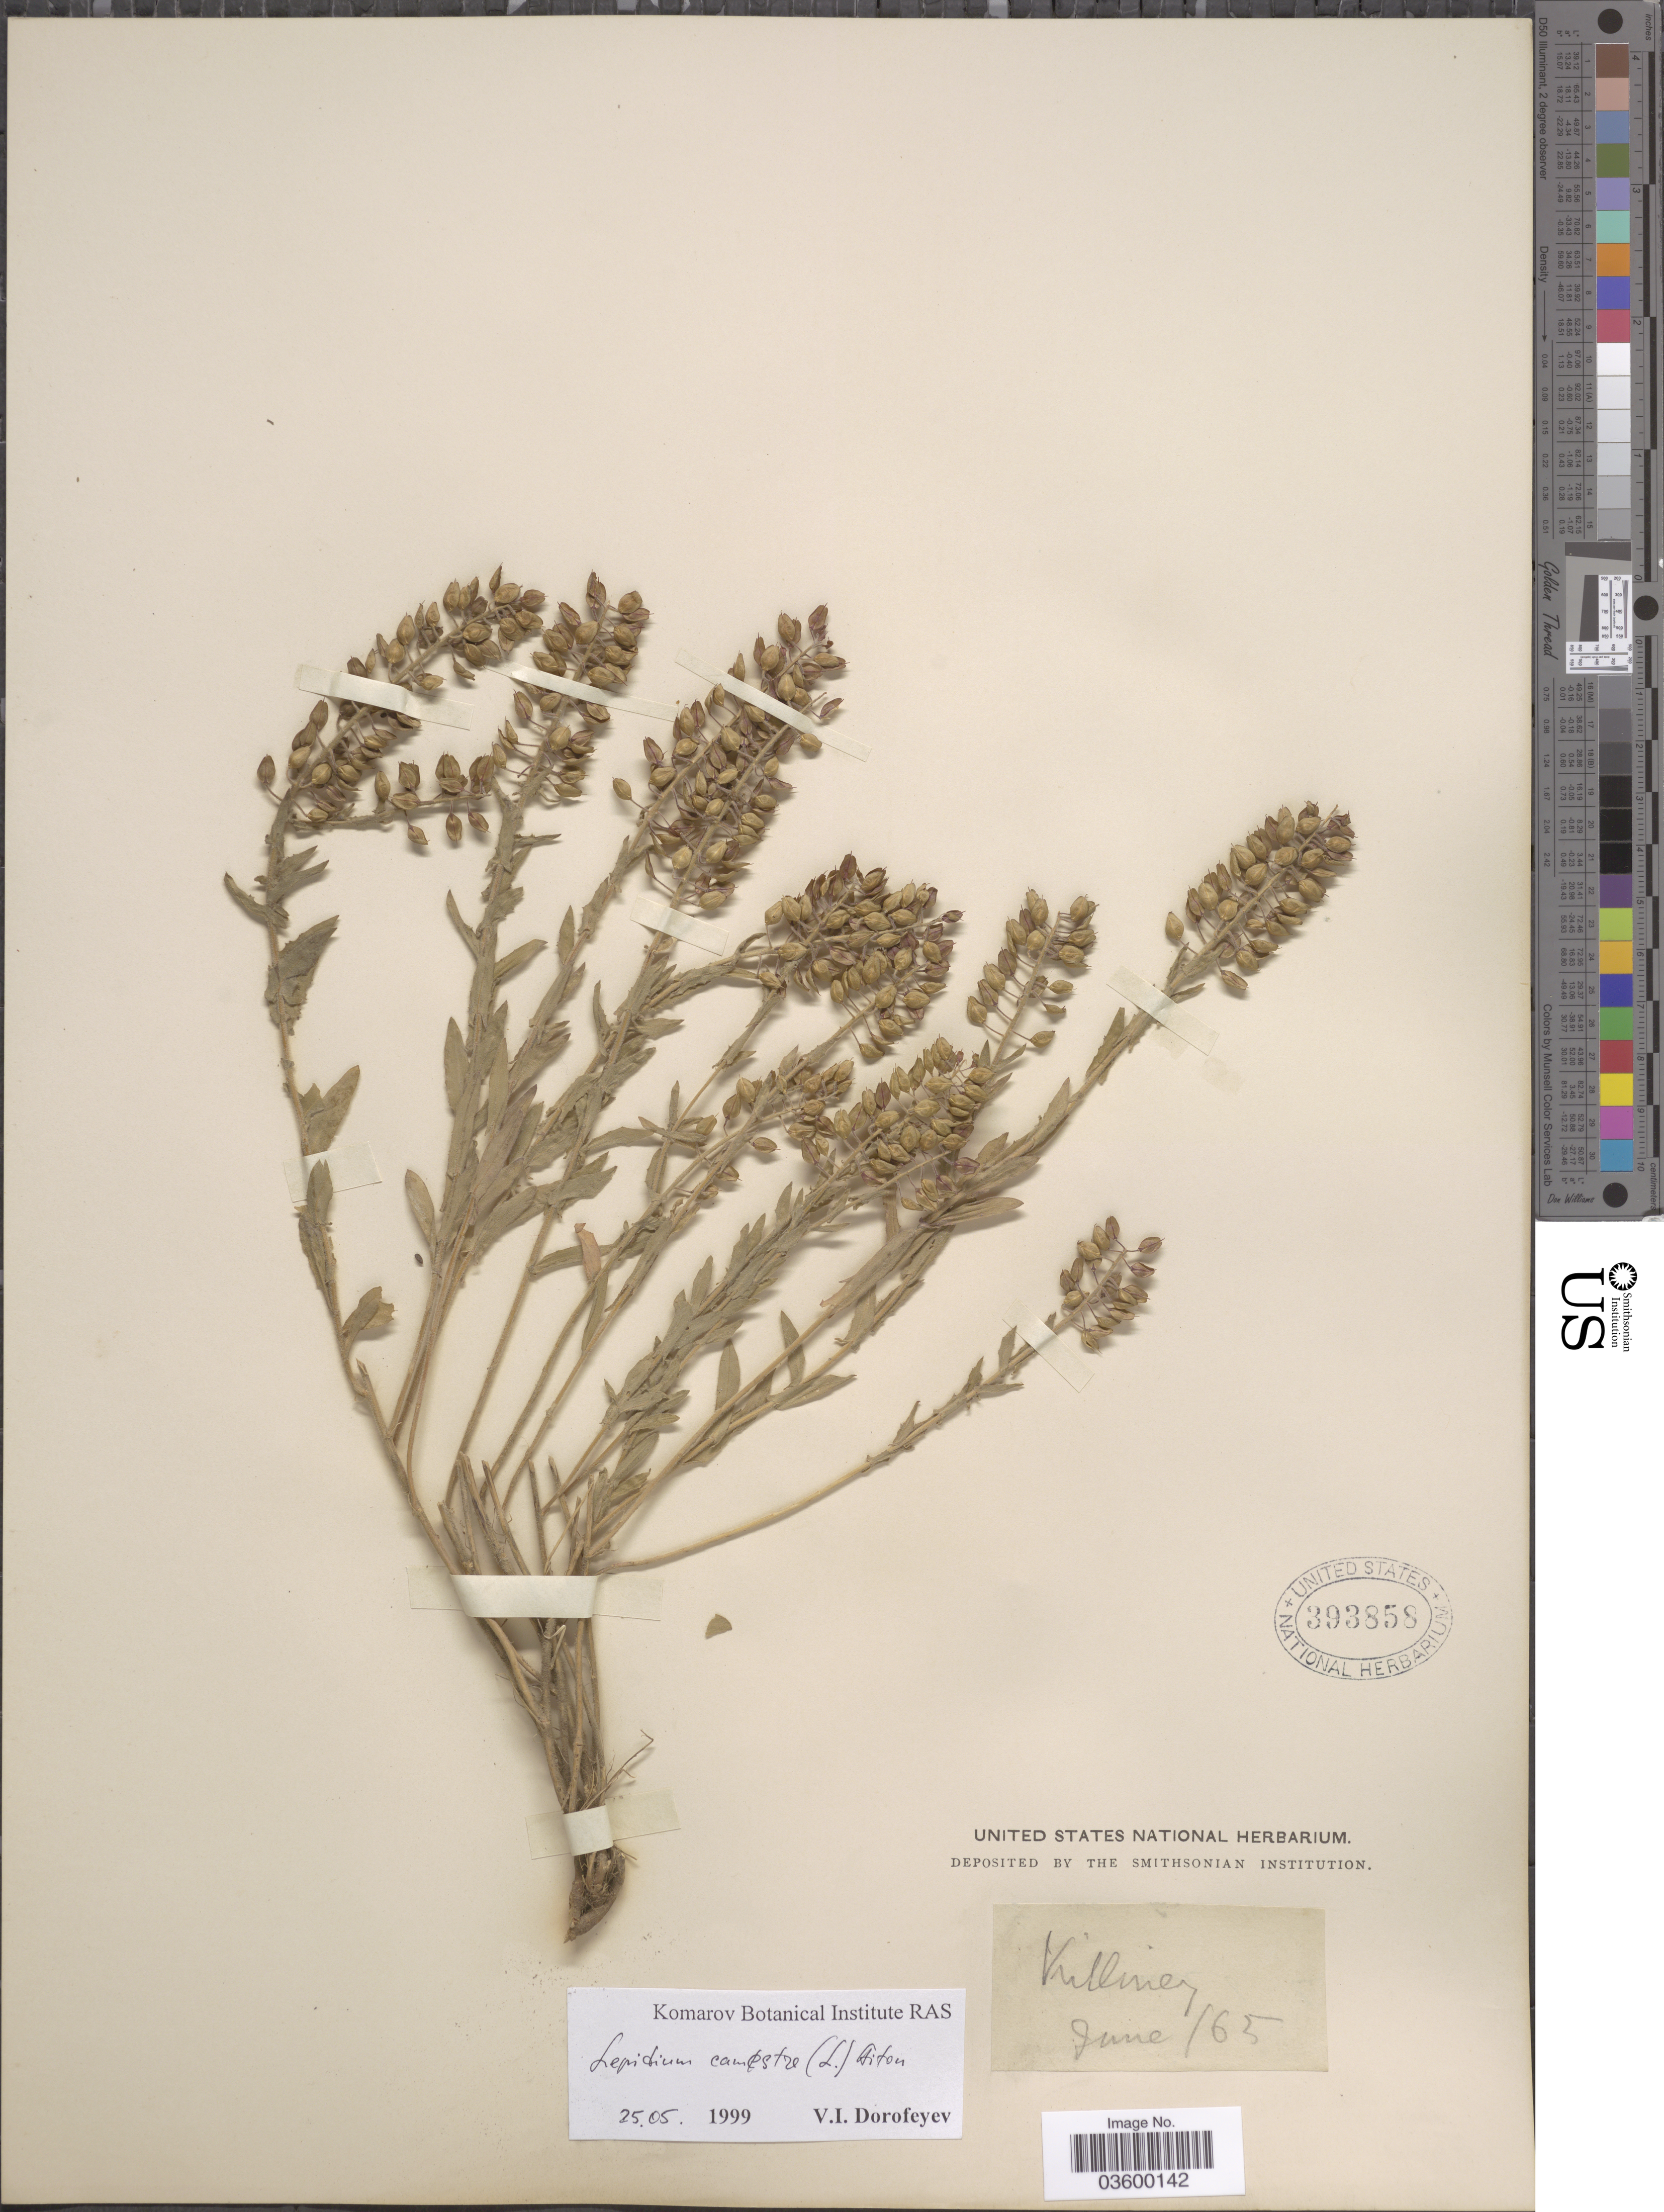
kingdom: Plantae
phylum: Tracheophyta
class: Magnoliopsida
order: Brassicales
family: Brassicaceae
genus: Lepidium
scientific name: Lepidium campestre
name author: (L.) W.T. Aiton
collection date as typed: Transcribed d/m/y: /6/65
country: Ireland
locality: Killiney.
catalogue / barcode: US 393858